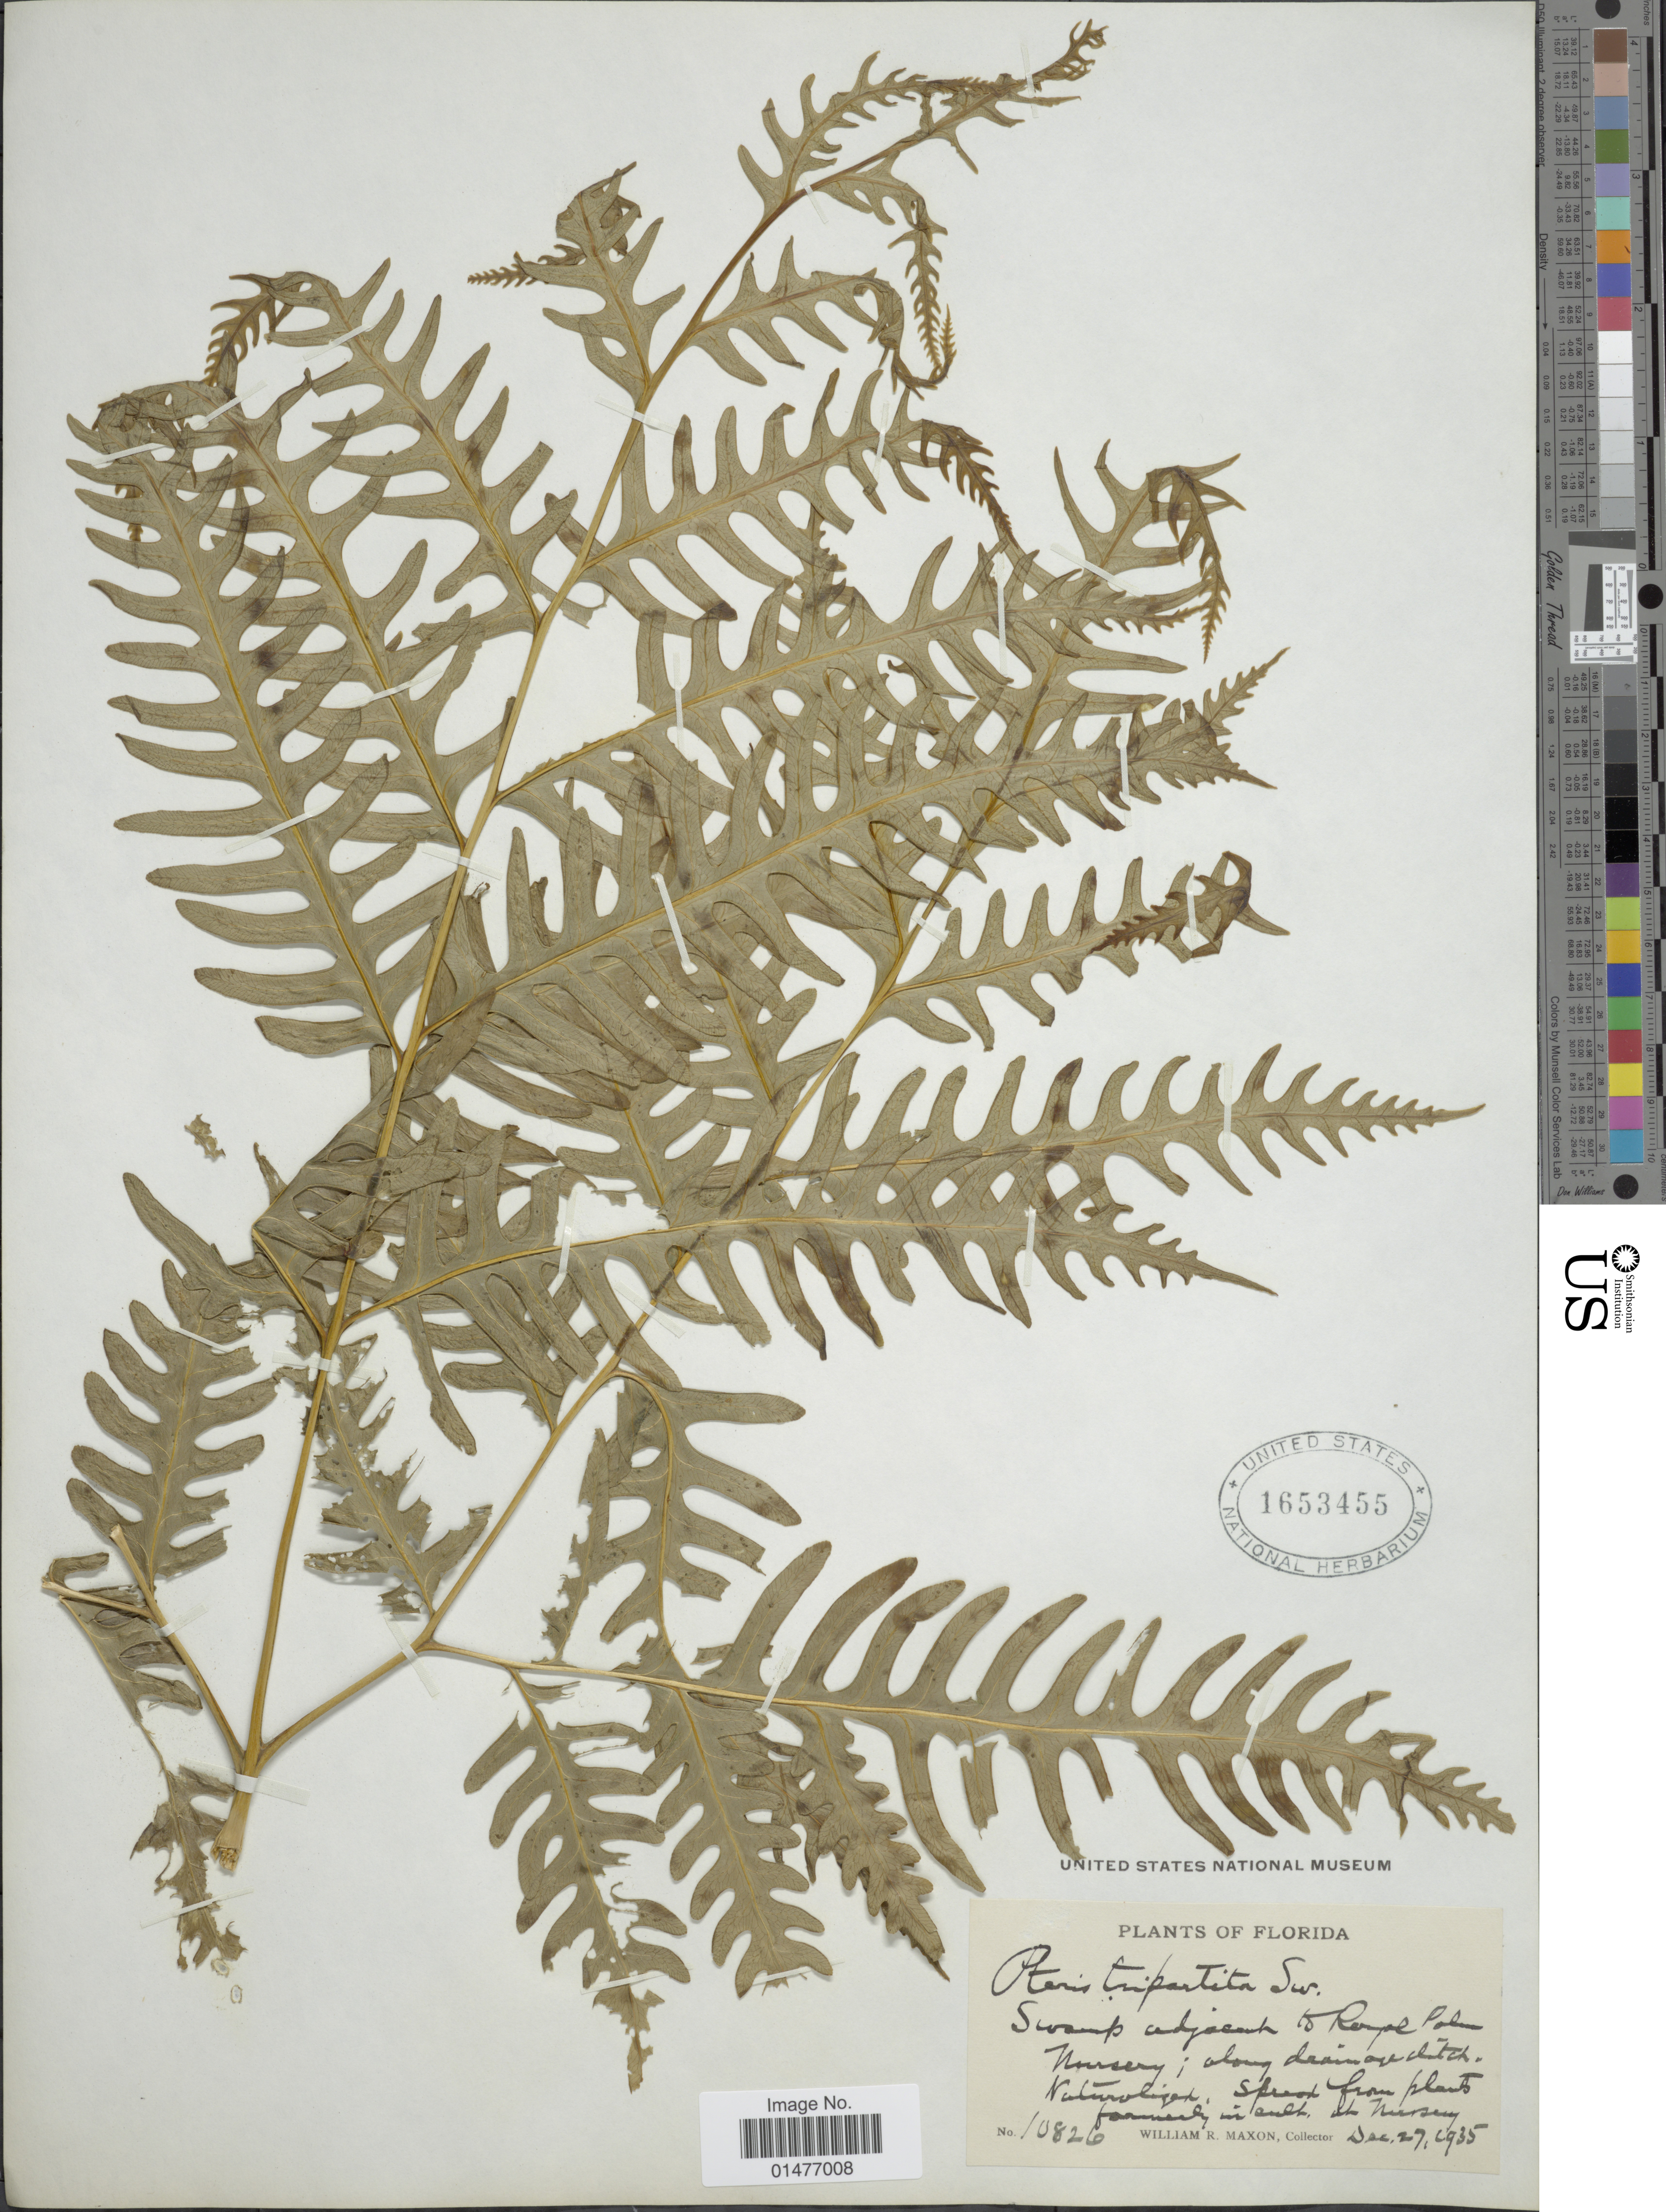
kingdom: Plantae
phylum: Tracheophyta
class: Polypodiopsida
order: Polypodiales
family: Pteridaceae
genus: Pteris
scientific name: Pteris tripartita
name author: Sw.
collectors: W. R. Maxon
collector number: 10826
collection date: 1935-12-27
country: United States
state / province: Florida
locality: Noursery; along drainage clitch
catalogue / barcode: US 1653455